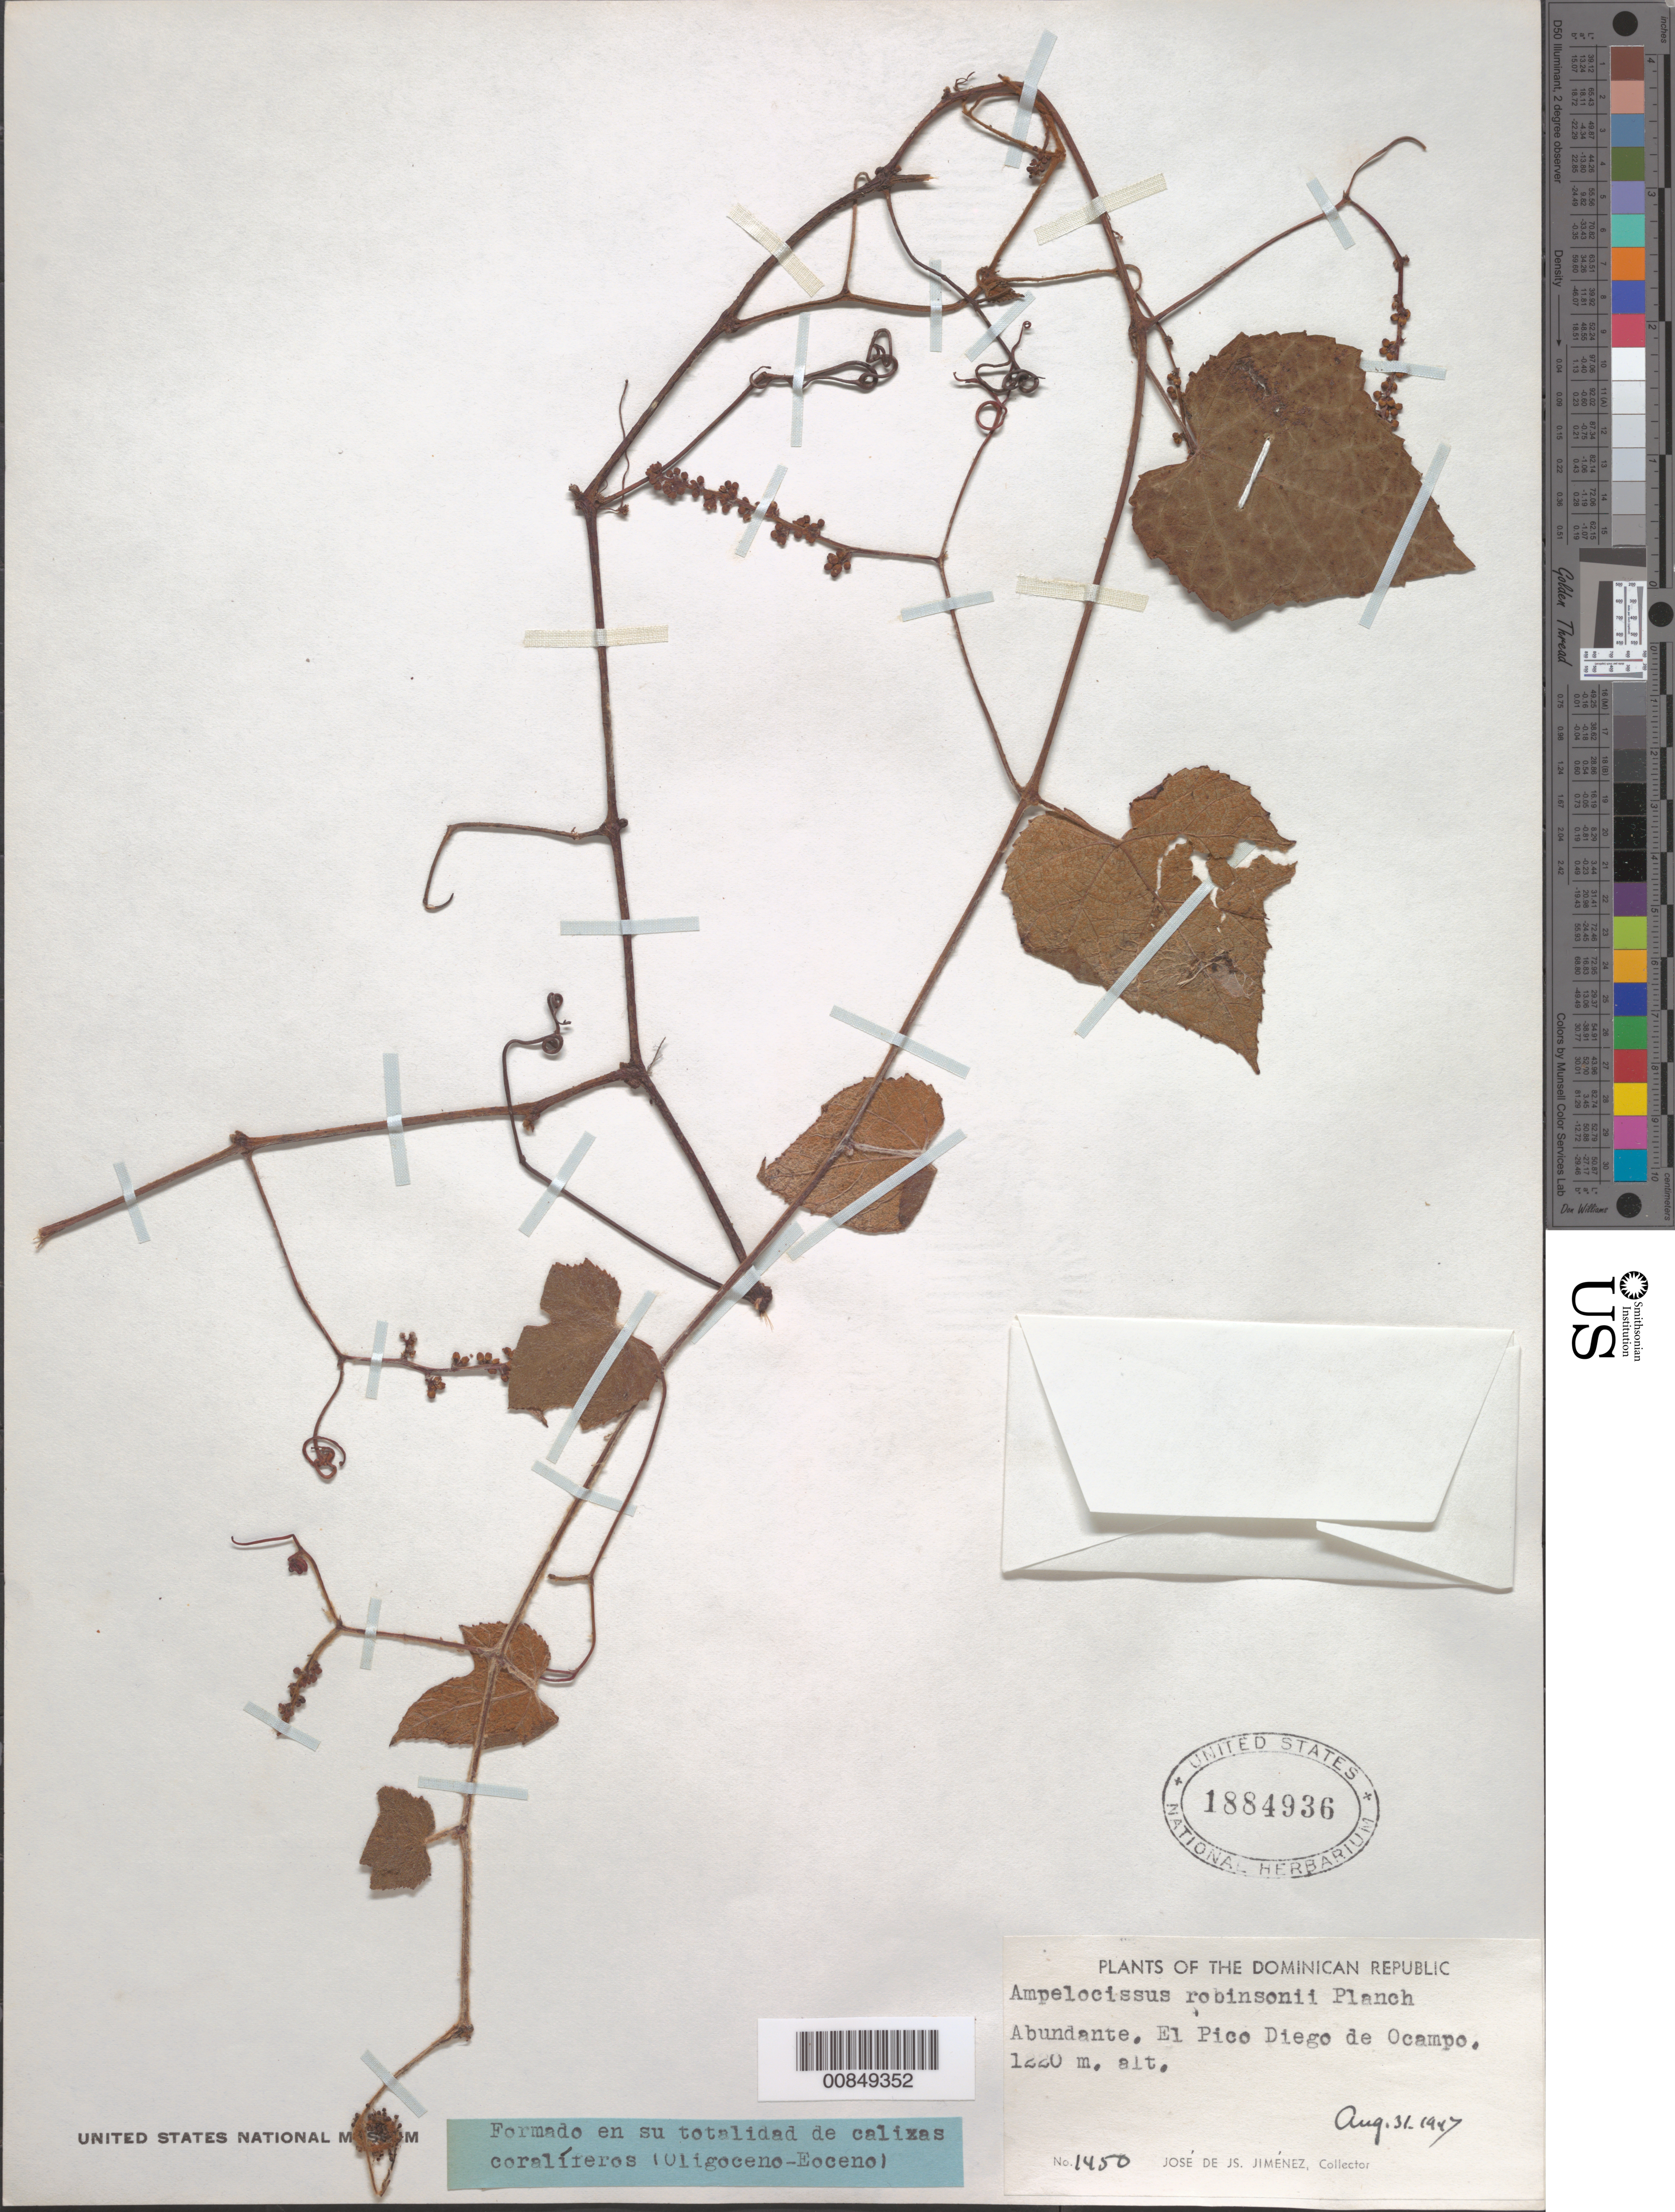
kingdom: Plantae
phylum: Tracheophyta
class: Magnoliopsida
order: Vitales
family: Vitaceae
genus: Ampelocissus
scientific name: Ampelocissus robinsonii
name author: Planch.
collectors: J. J. Jiménez Almonte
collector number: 1450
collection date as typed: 31 Aug 1947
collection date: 1947-08-31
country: Dominican Republic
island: Hispaniola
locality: El Pico Diego de Ocampo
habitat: Formado en su totalidad de calizas coralíferos (Oligoceno-Eoceno)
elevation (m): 1220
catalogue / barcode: US 1884936